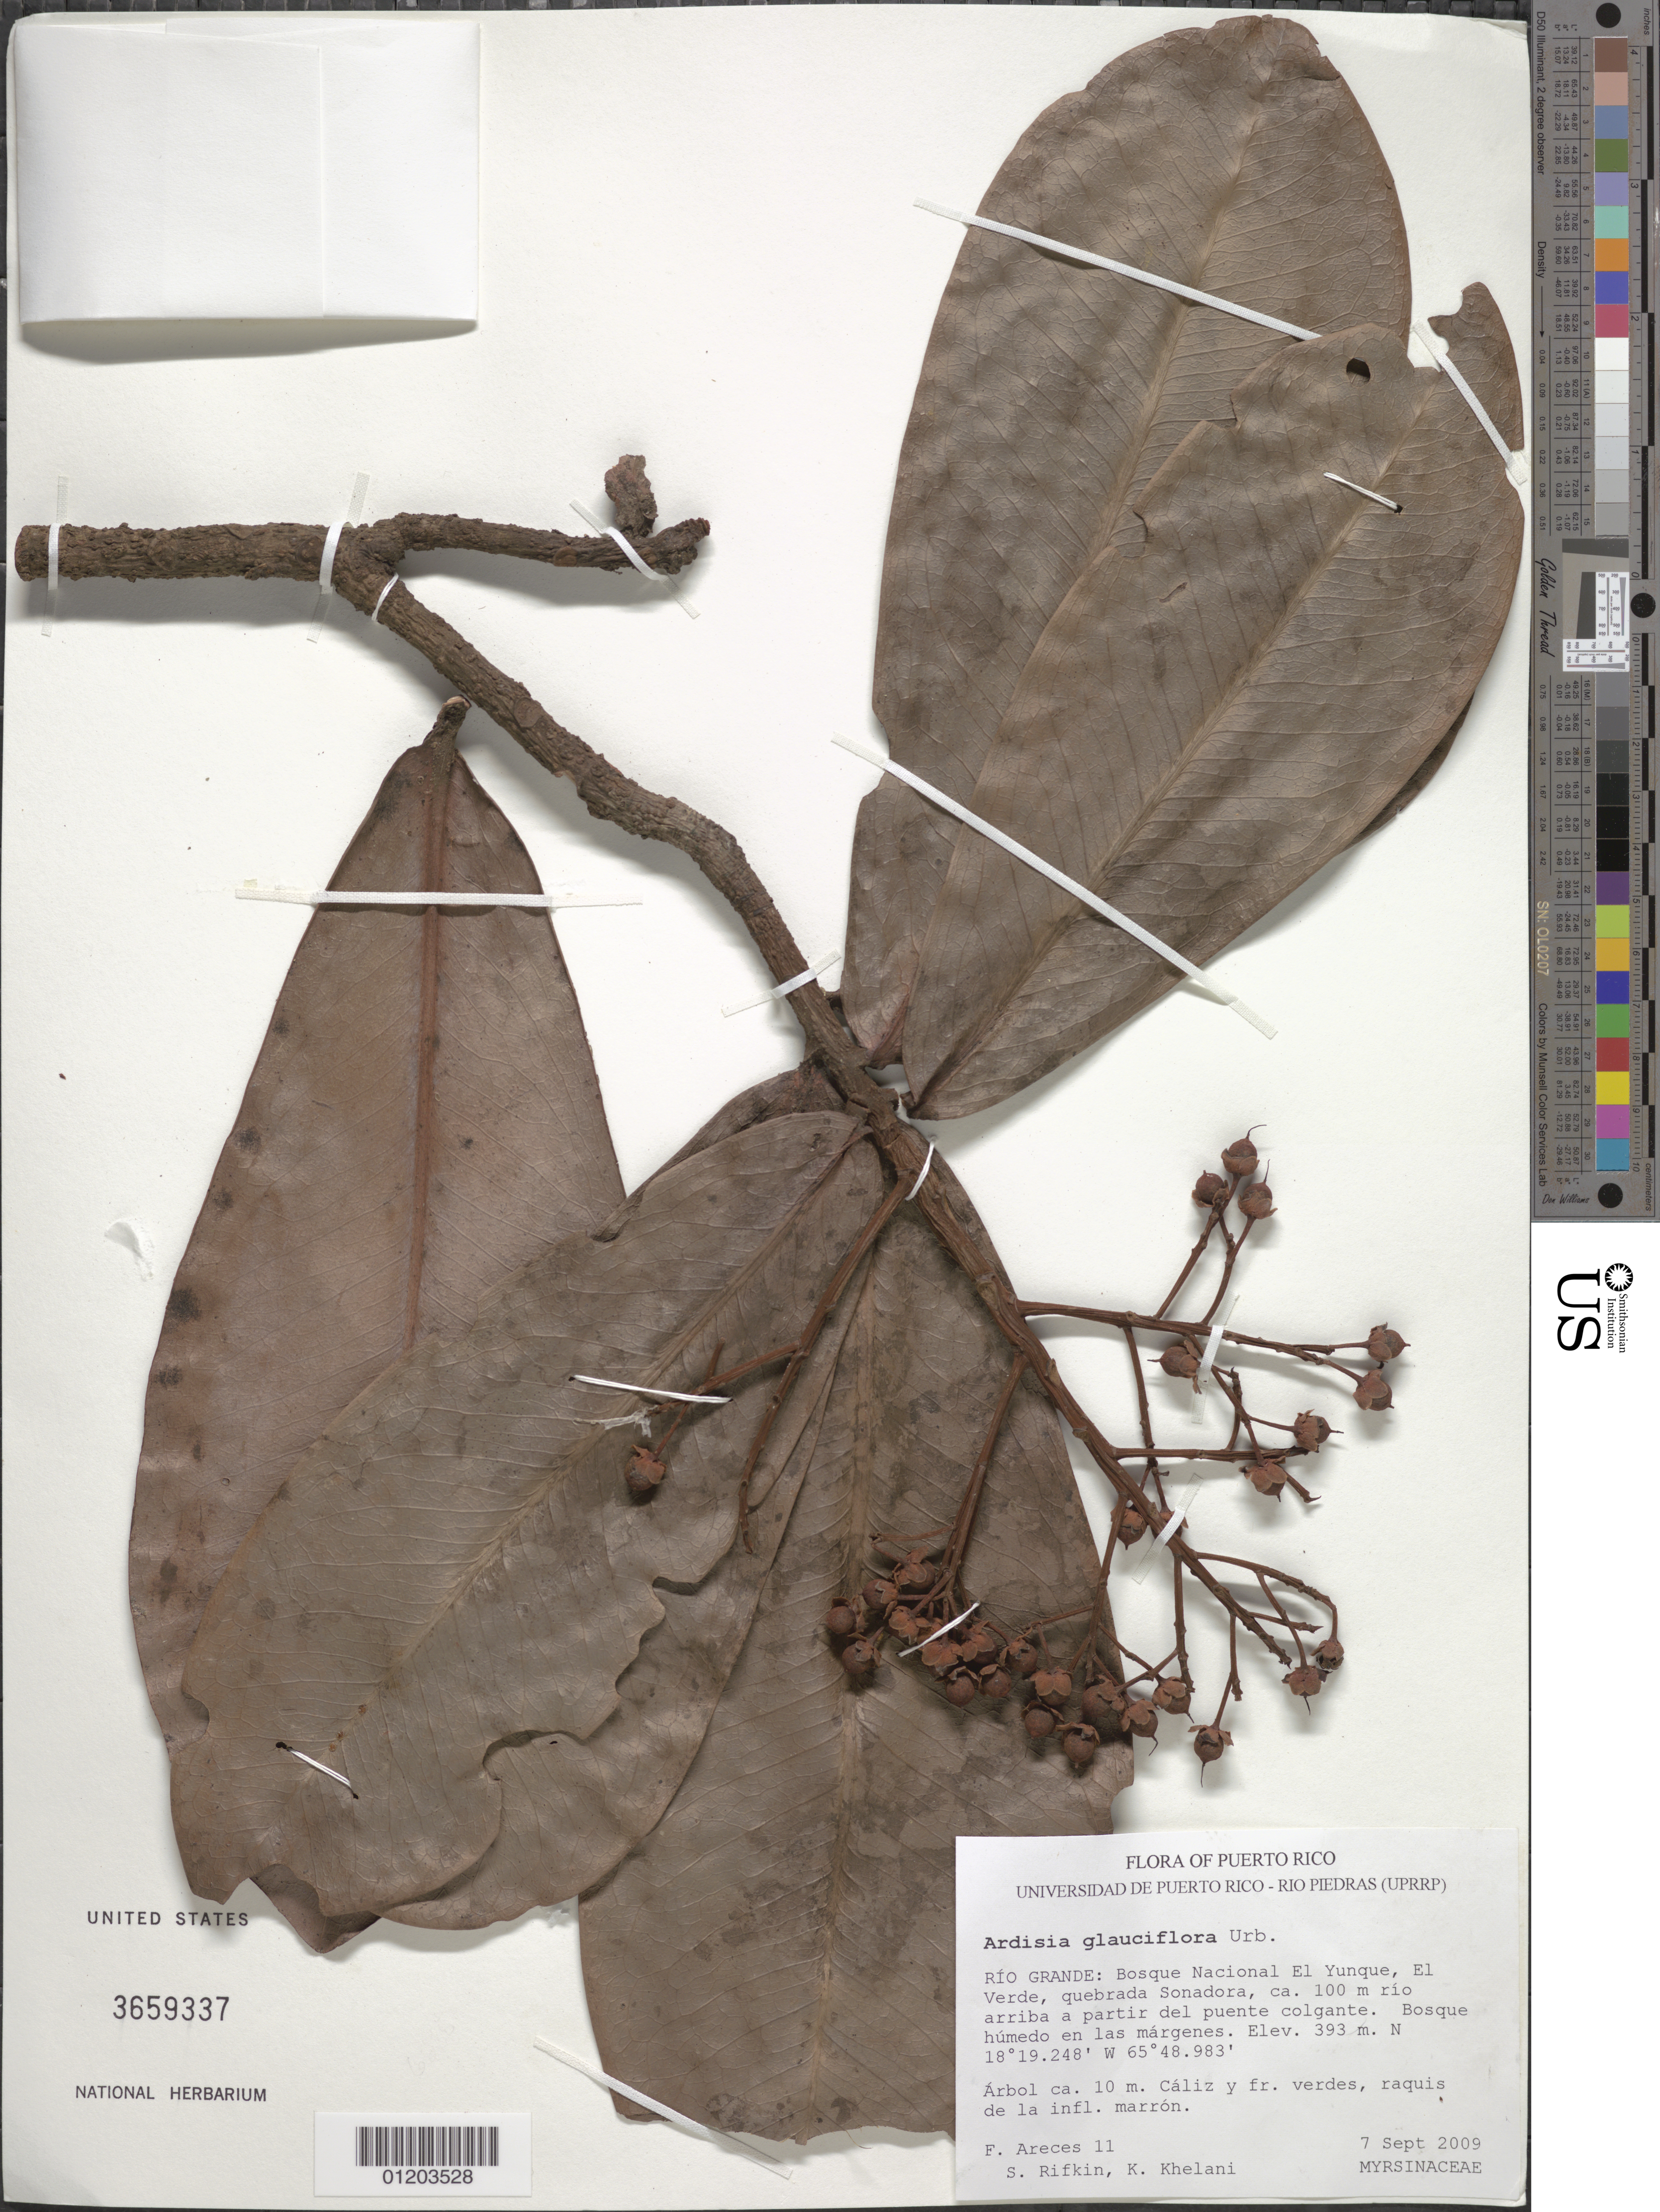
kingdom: Plantae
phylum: Tracheophyta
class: Magnoliopsida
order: Ericales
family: Primulaceae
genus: Ardisia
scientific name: Ardisia glauciflora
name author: Urb.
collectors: F. Areces Berazaín, S. Rifkin & K. Khelani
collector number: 11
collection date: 2009-09-07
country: Puerto Rico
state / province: Río Grande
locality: Bosque Nacional El Yunque, El Verde, quebrada Sonadora, ca. 100 m río arriba a partir del puente colgante.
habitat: Bosque húmedo en las márgenes.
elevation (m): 393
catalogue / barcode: US 3659337